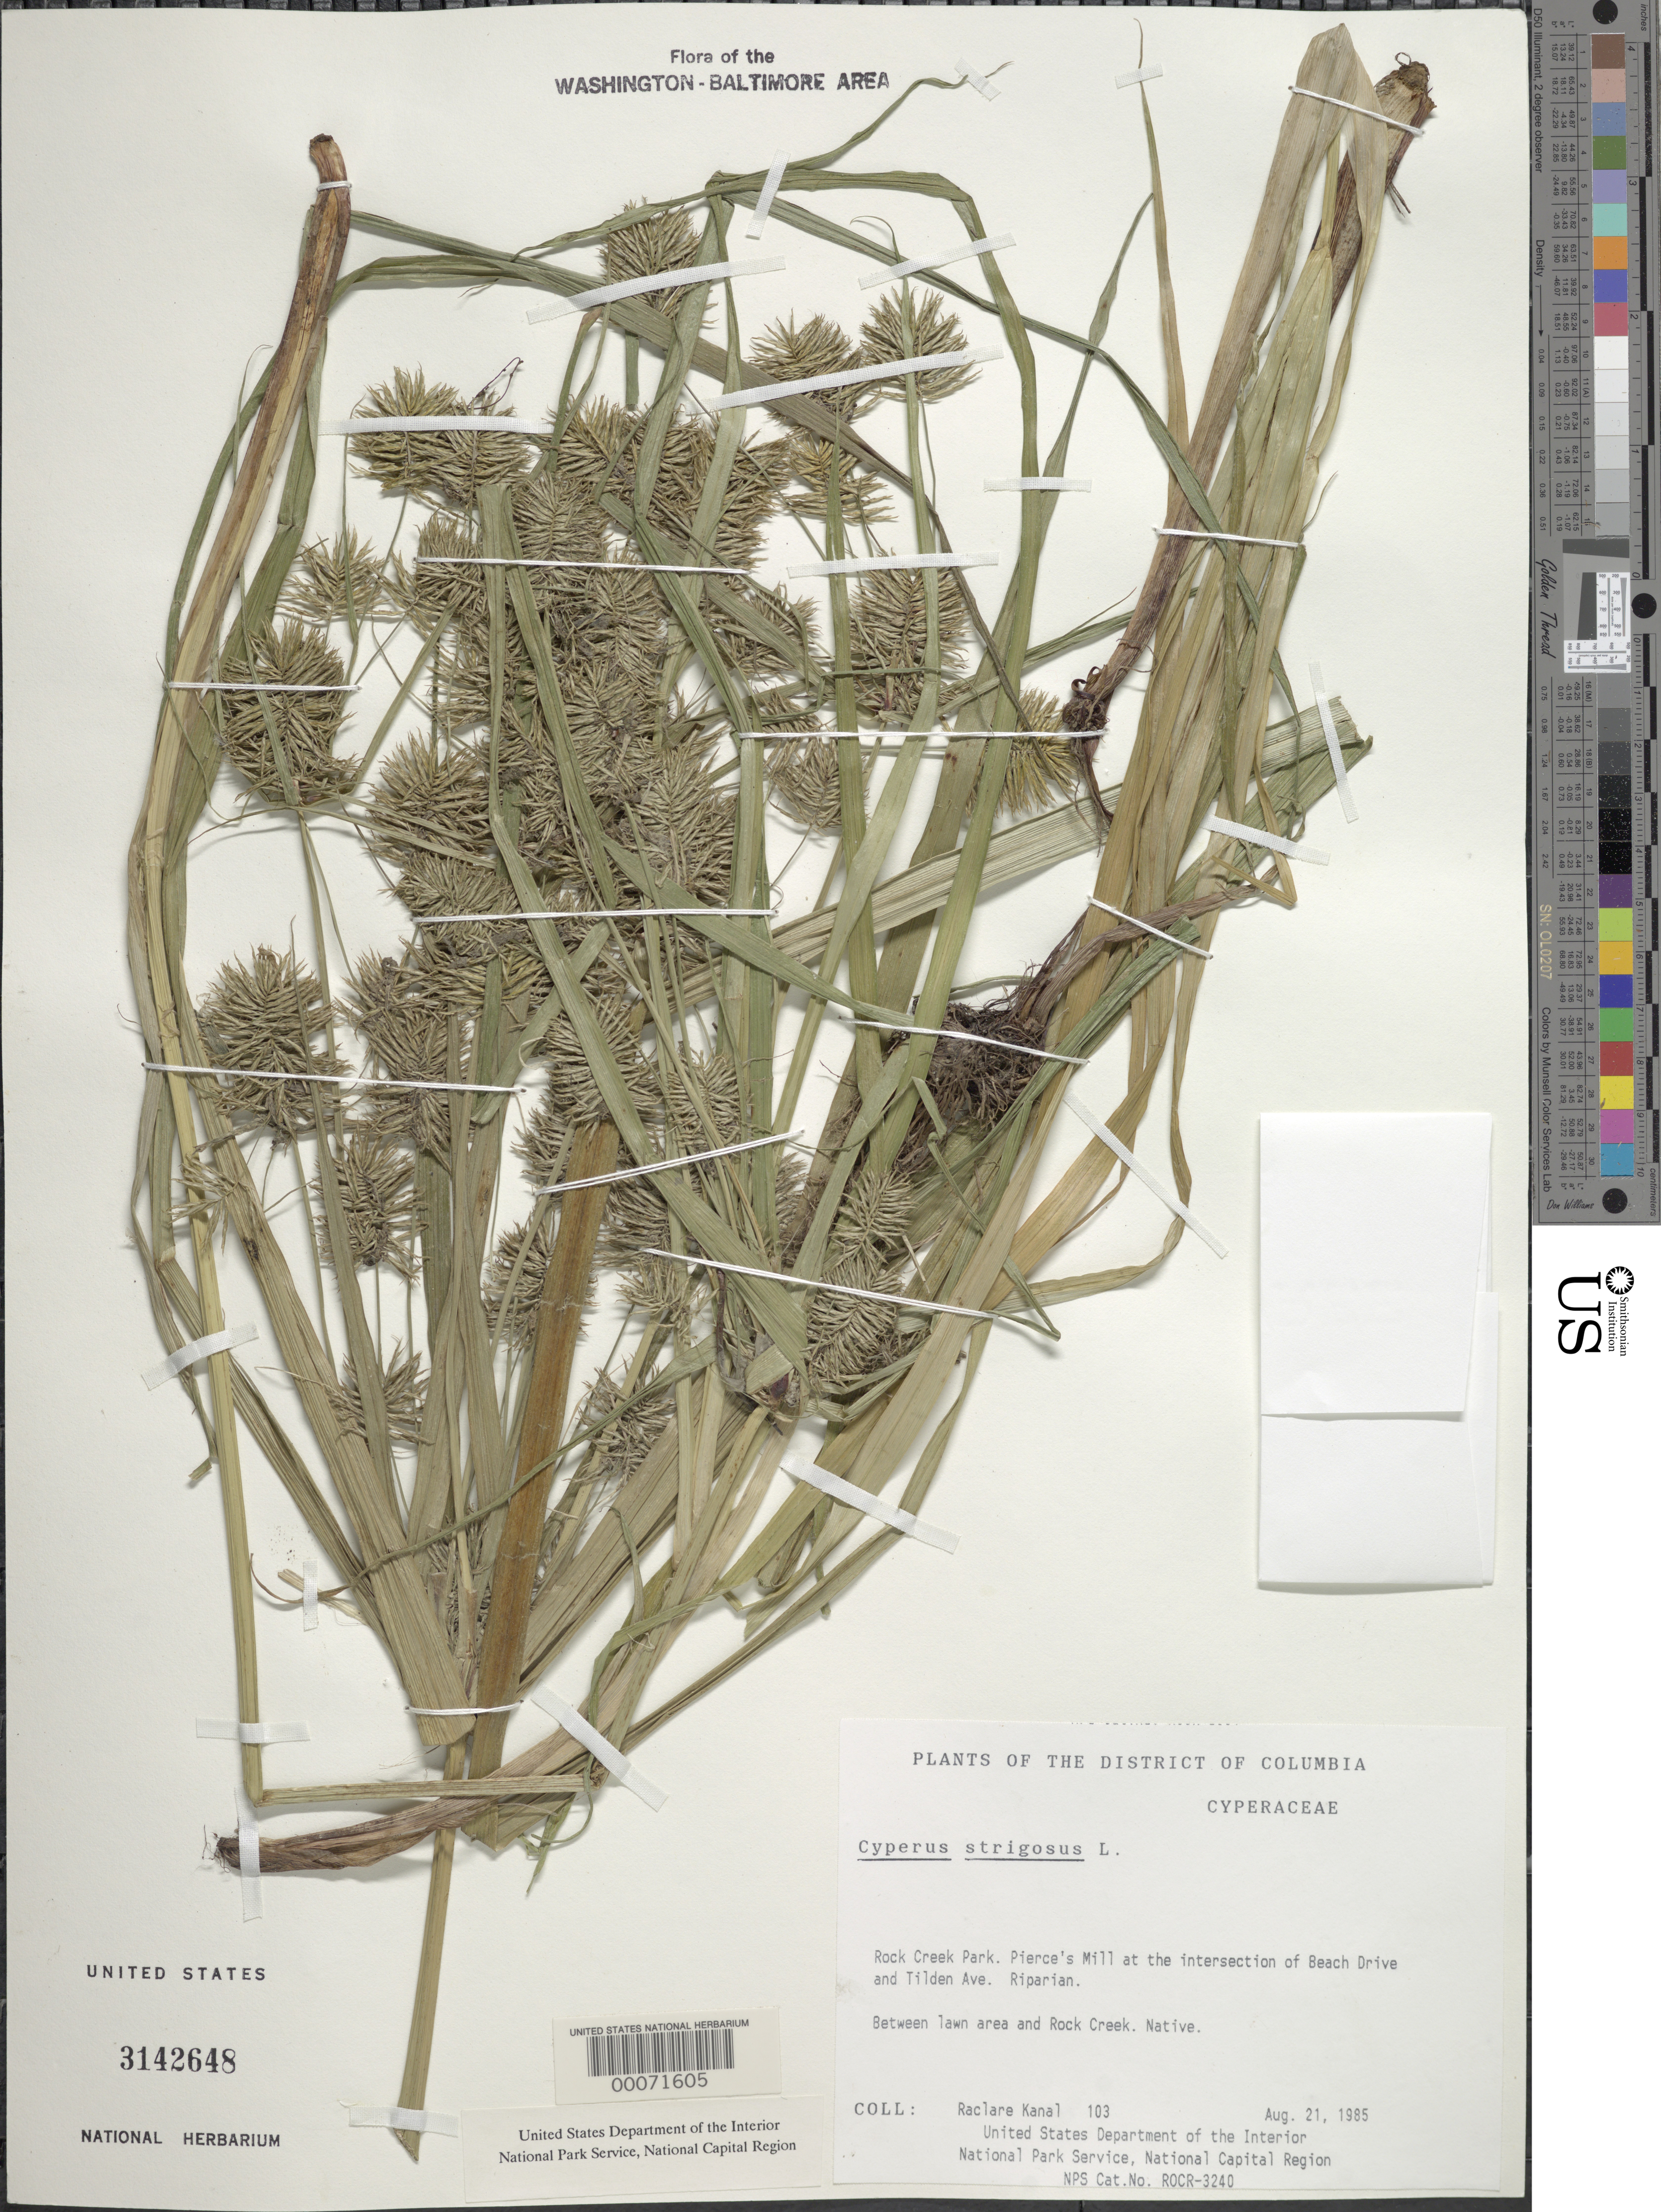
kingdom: Plantae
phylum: Tracheophyta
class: Liliopsida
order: Poales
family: Cyperaceae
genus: Cyperus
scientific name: Cyperus strigosus L.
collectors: R. Kanal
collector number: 103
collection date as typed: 21 Aug 1985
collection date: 1985-08-21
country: United States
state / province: District of Columbia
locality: Rock Creek Park, Pierce's Mill Rock Creek Park & vicinity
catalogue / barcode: US 3142648